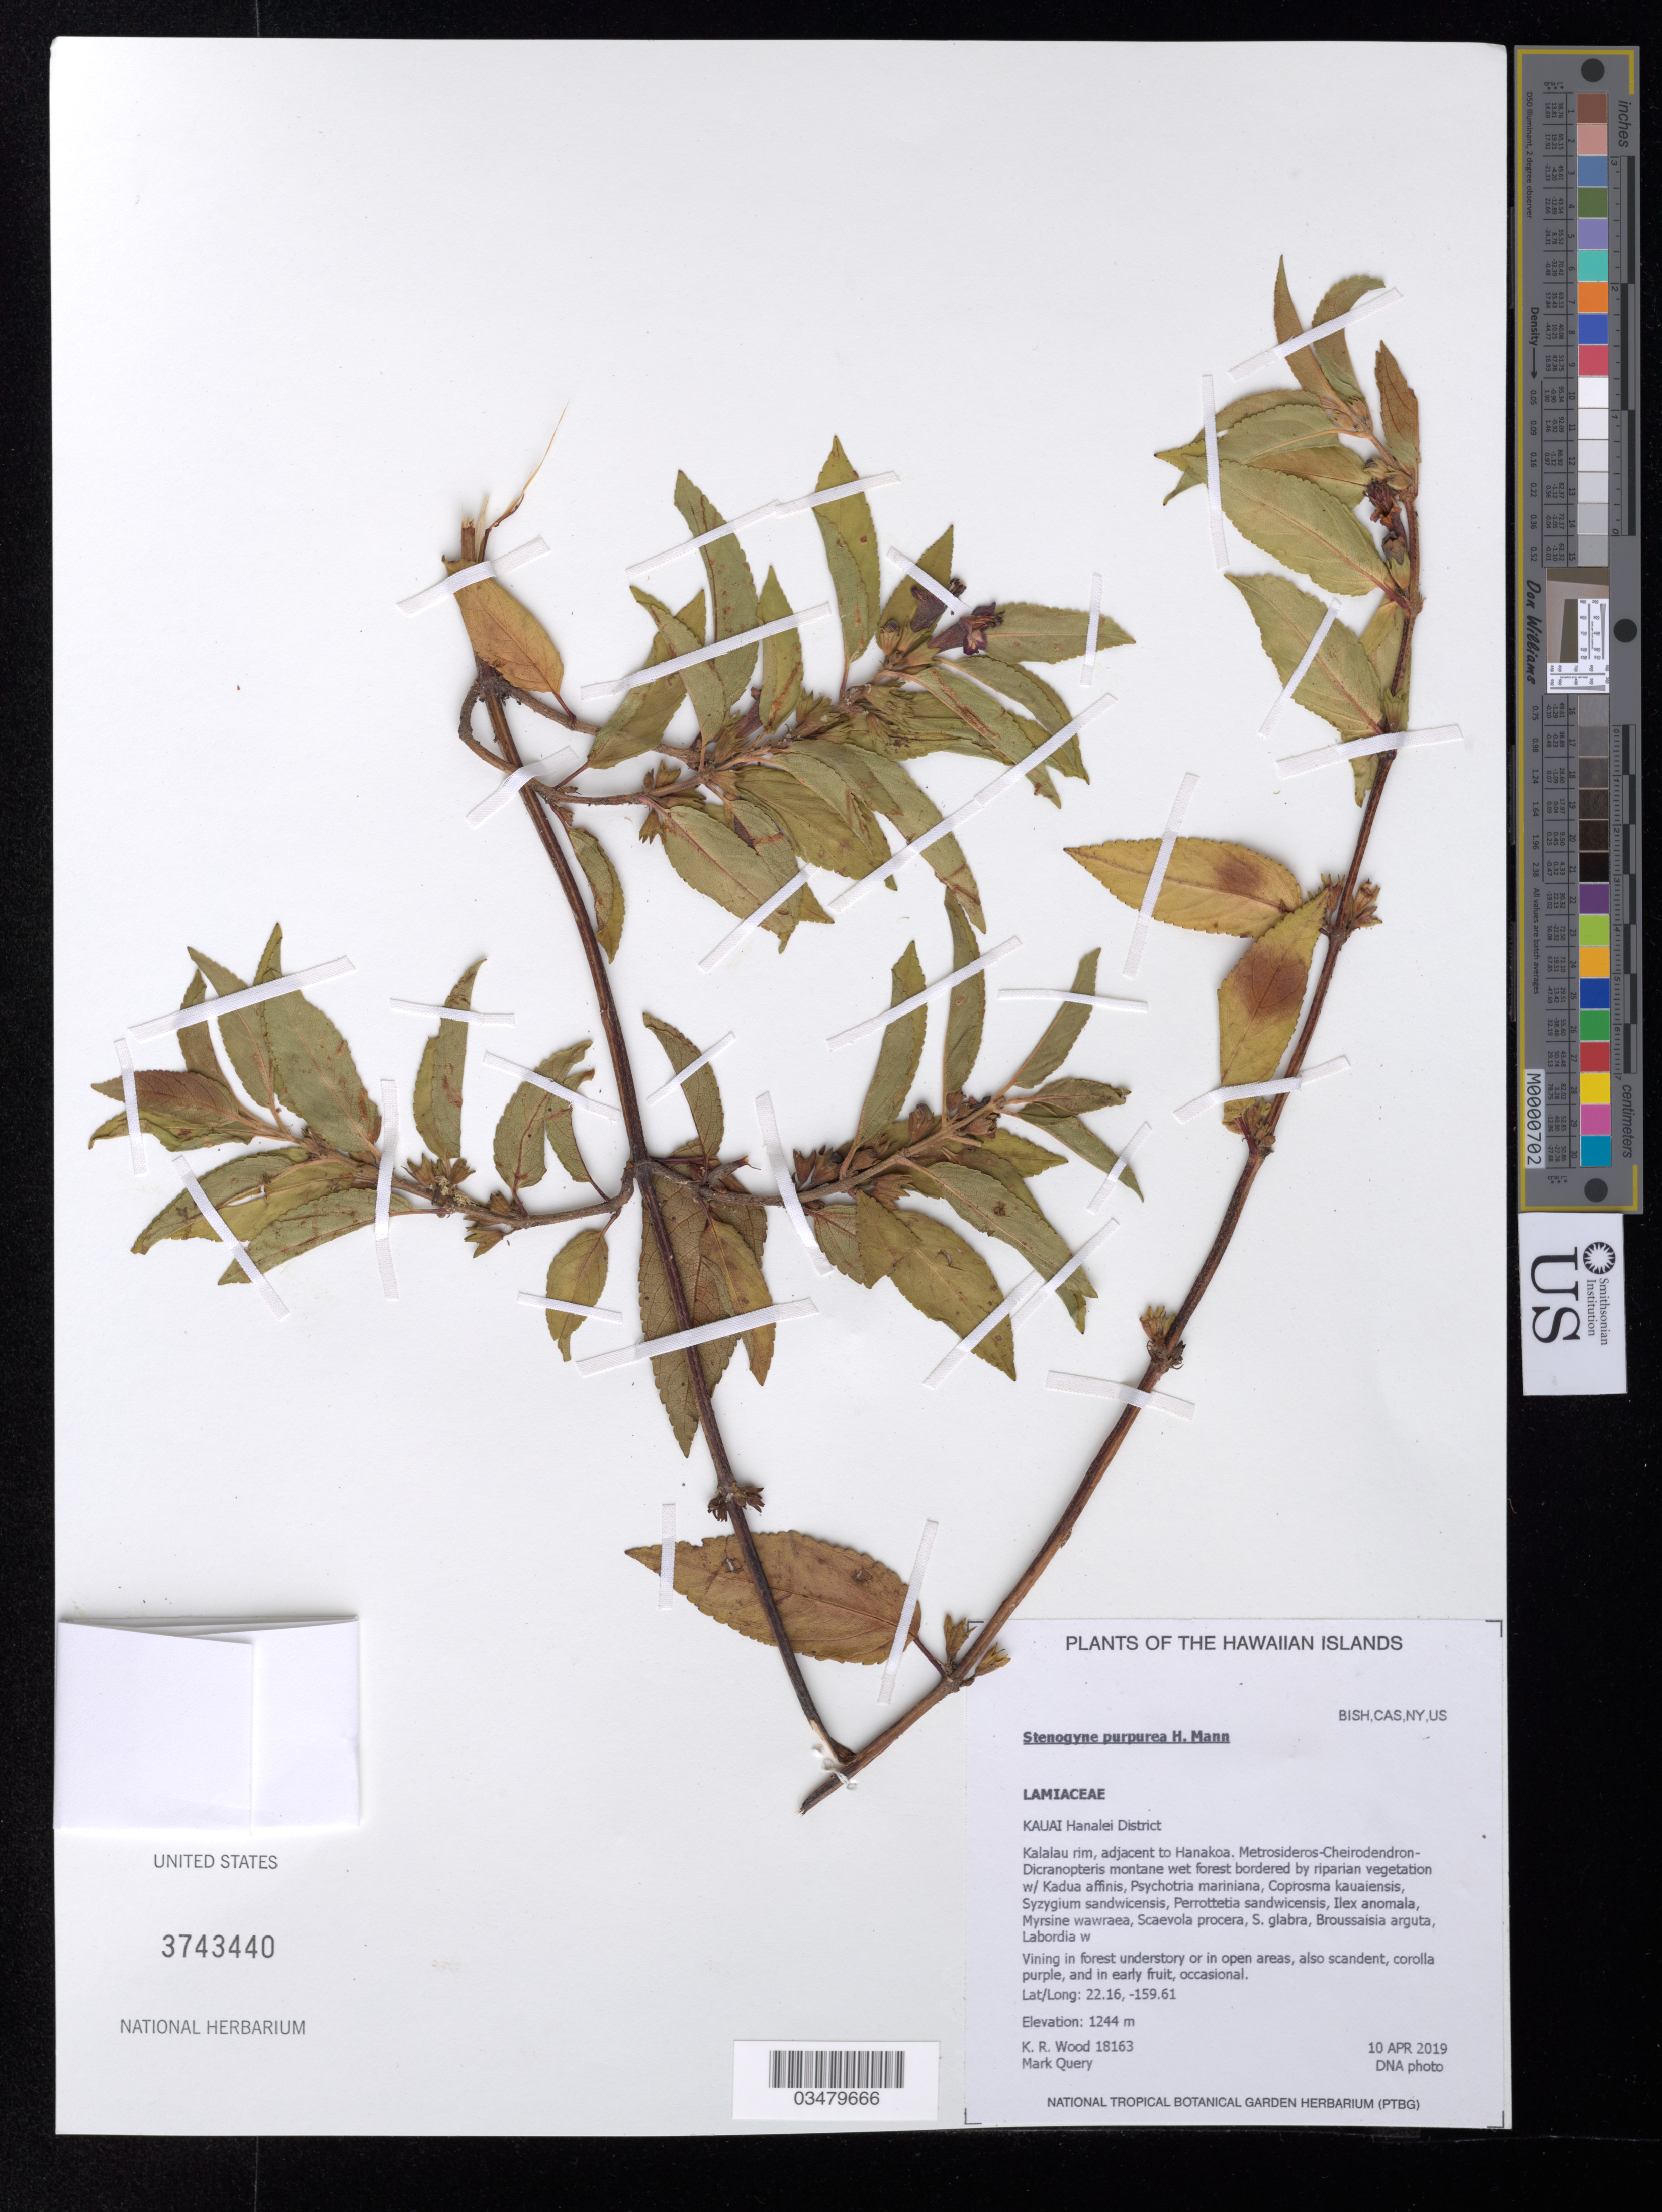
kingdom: Plantae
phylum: Tracheophyta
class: Magnoliopsida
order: Lamiales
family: Lamiaceae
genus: Stenogyne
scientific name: Stenogyne purpurea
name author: H. Mann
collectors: K. R. Wood & M. Query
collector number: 18163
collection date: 2019-04-10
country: United States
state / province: Hawaii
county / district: Kauai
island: Kaua'i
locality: Hanalei District, Kalalau rim, adjacent to Hanakoa.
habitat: Montane wet forest bordered by riparian vegetation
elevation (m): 1244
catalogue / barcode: US 3743440